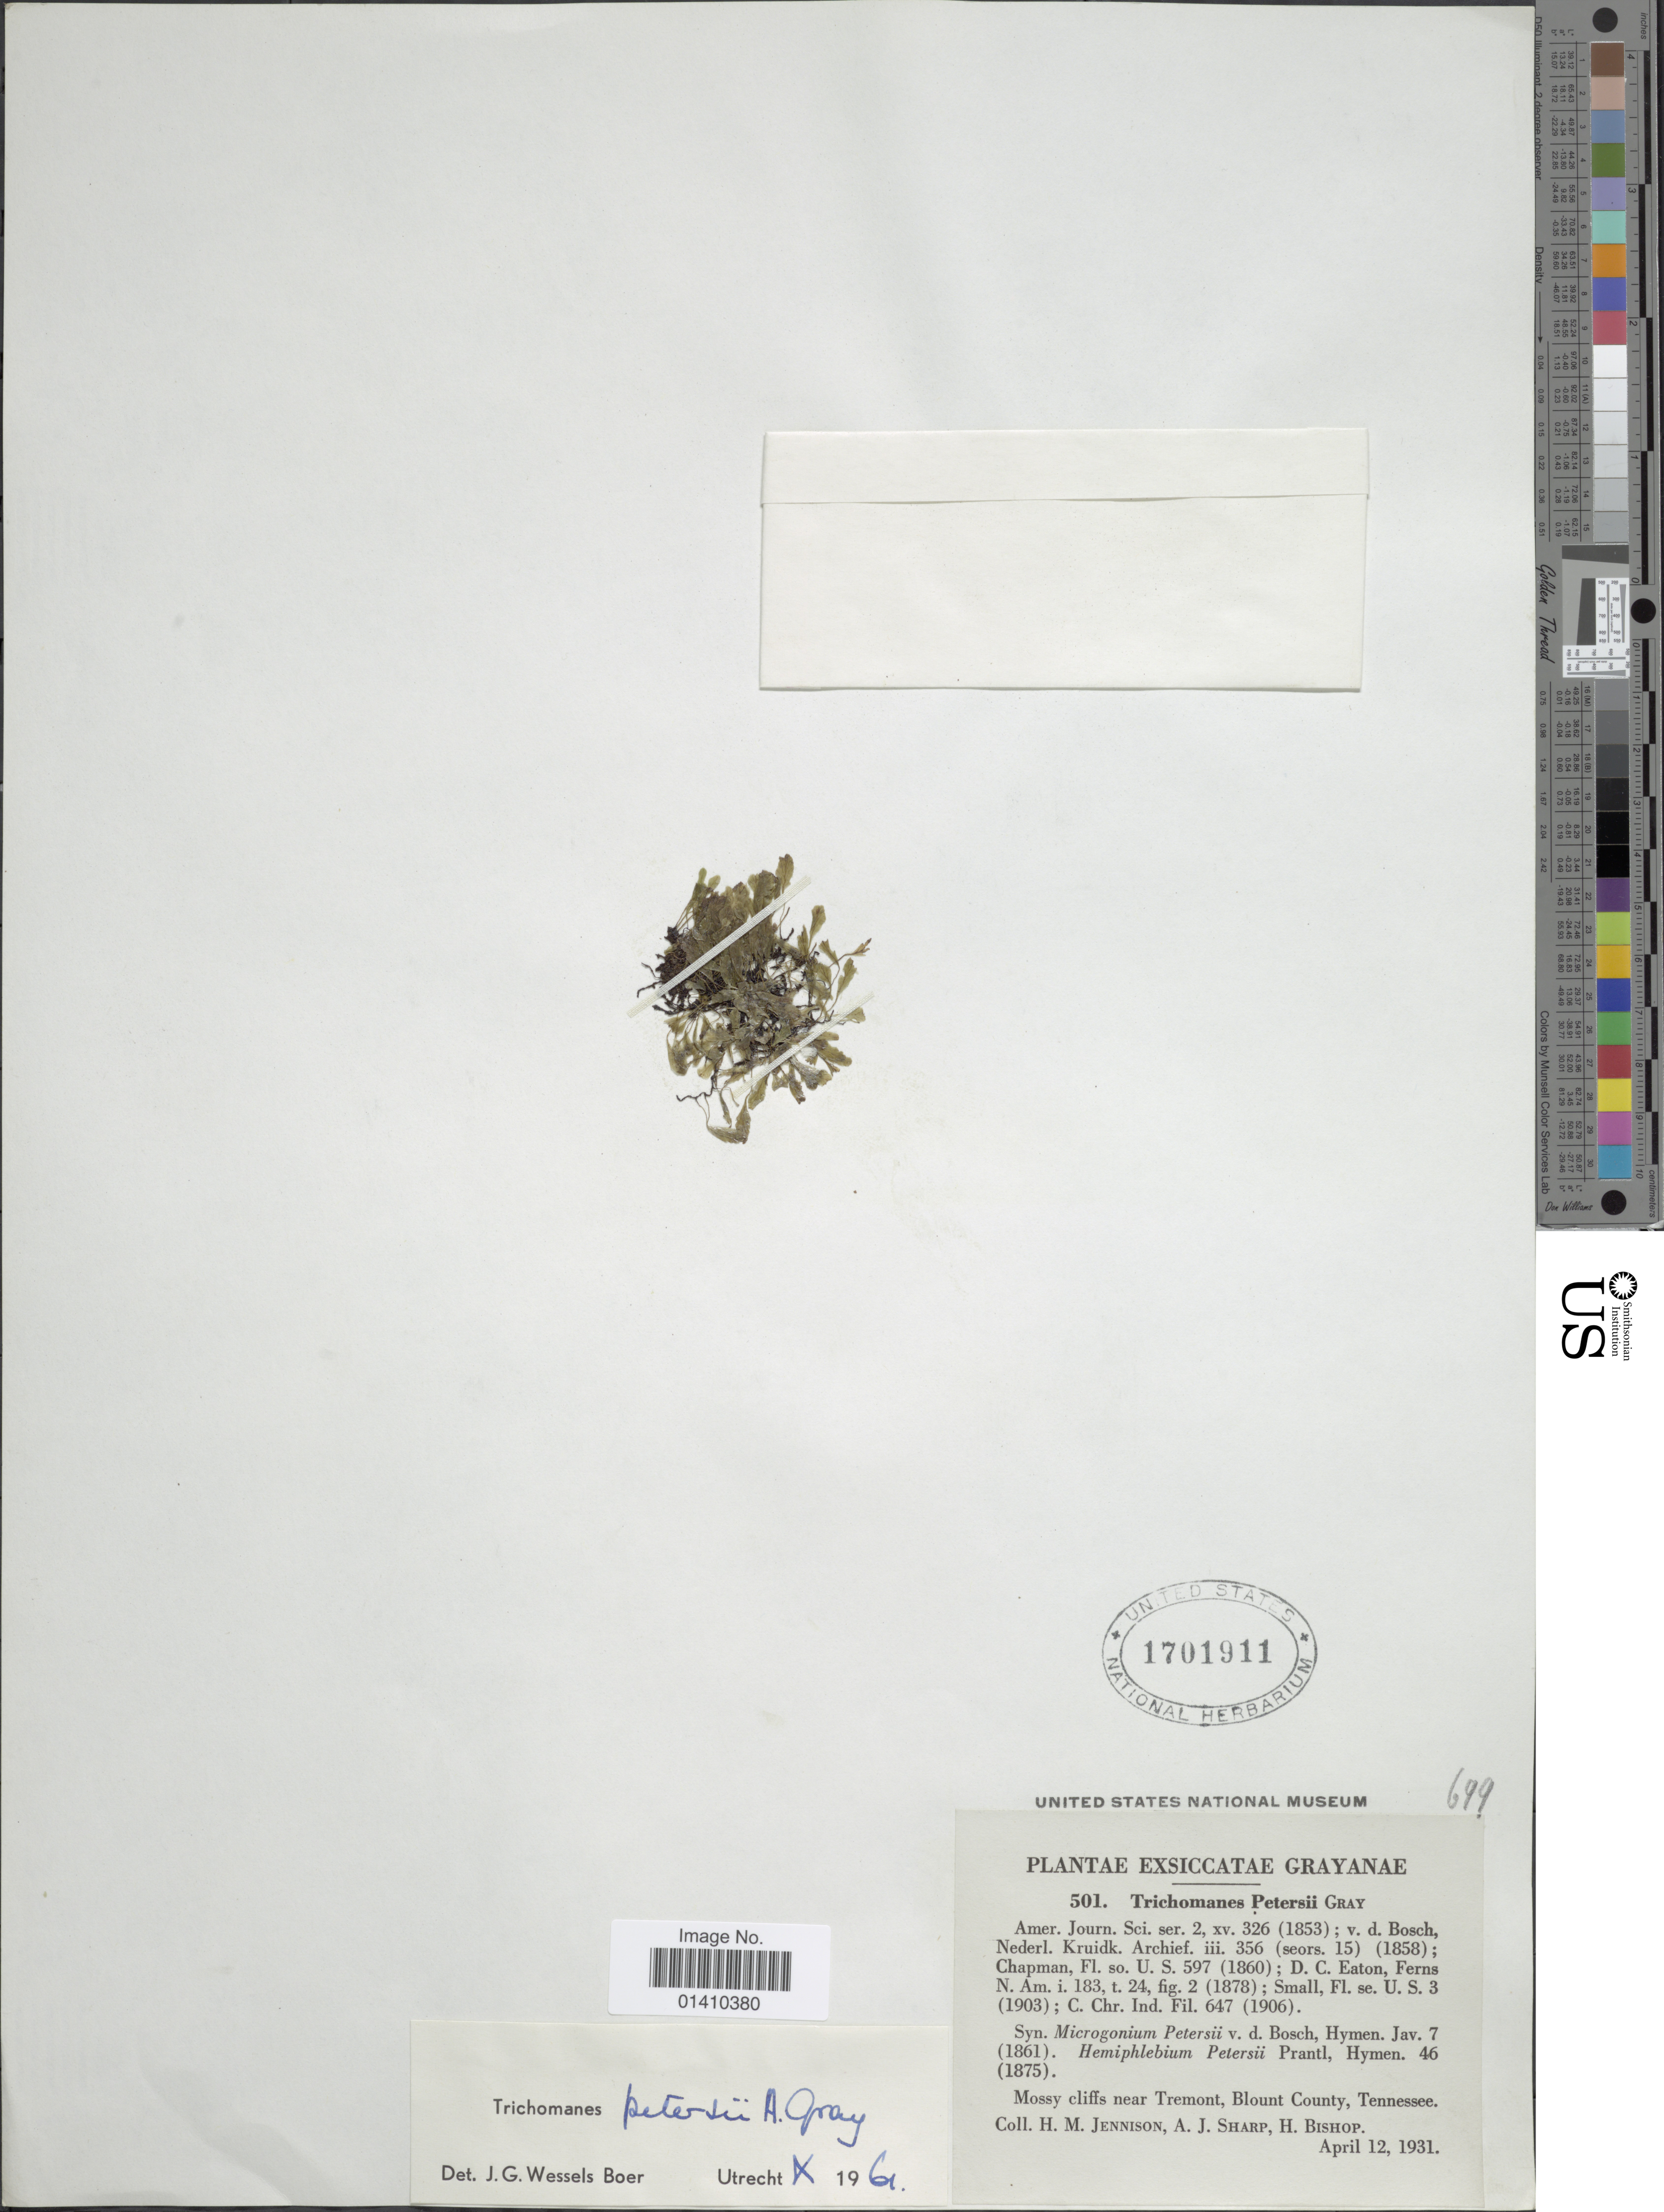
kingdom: Plantae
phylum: Tracheophyta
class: Polypodiopsida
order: Hymenophyllales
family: Hymenophyllaceae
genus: Didymoglossum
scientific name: Didymoglossum petersii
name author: (A. Gray) Copel.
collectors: H. Jennison, A. J. Sharp & H. Bishop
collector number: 501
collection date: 1931-04-12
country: United States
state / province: Tennessee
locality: Mossy cliffs near Tremont, Blount County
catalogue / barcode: US 1701911